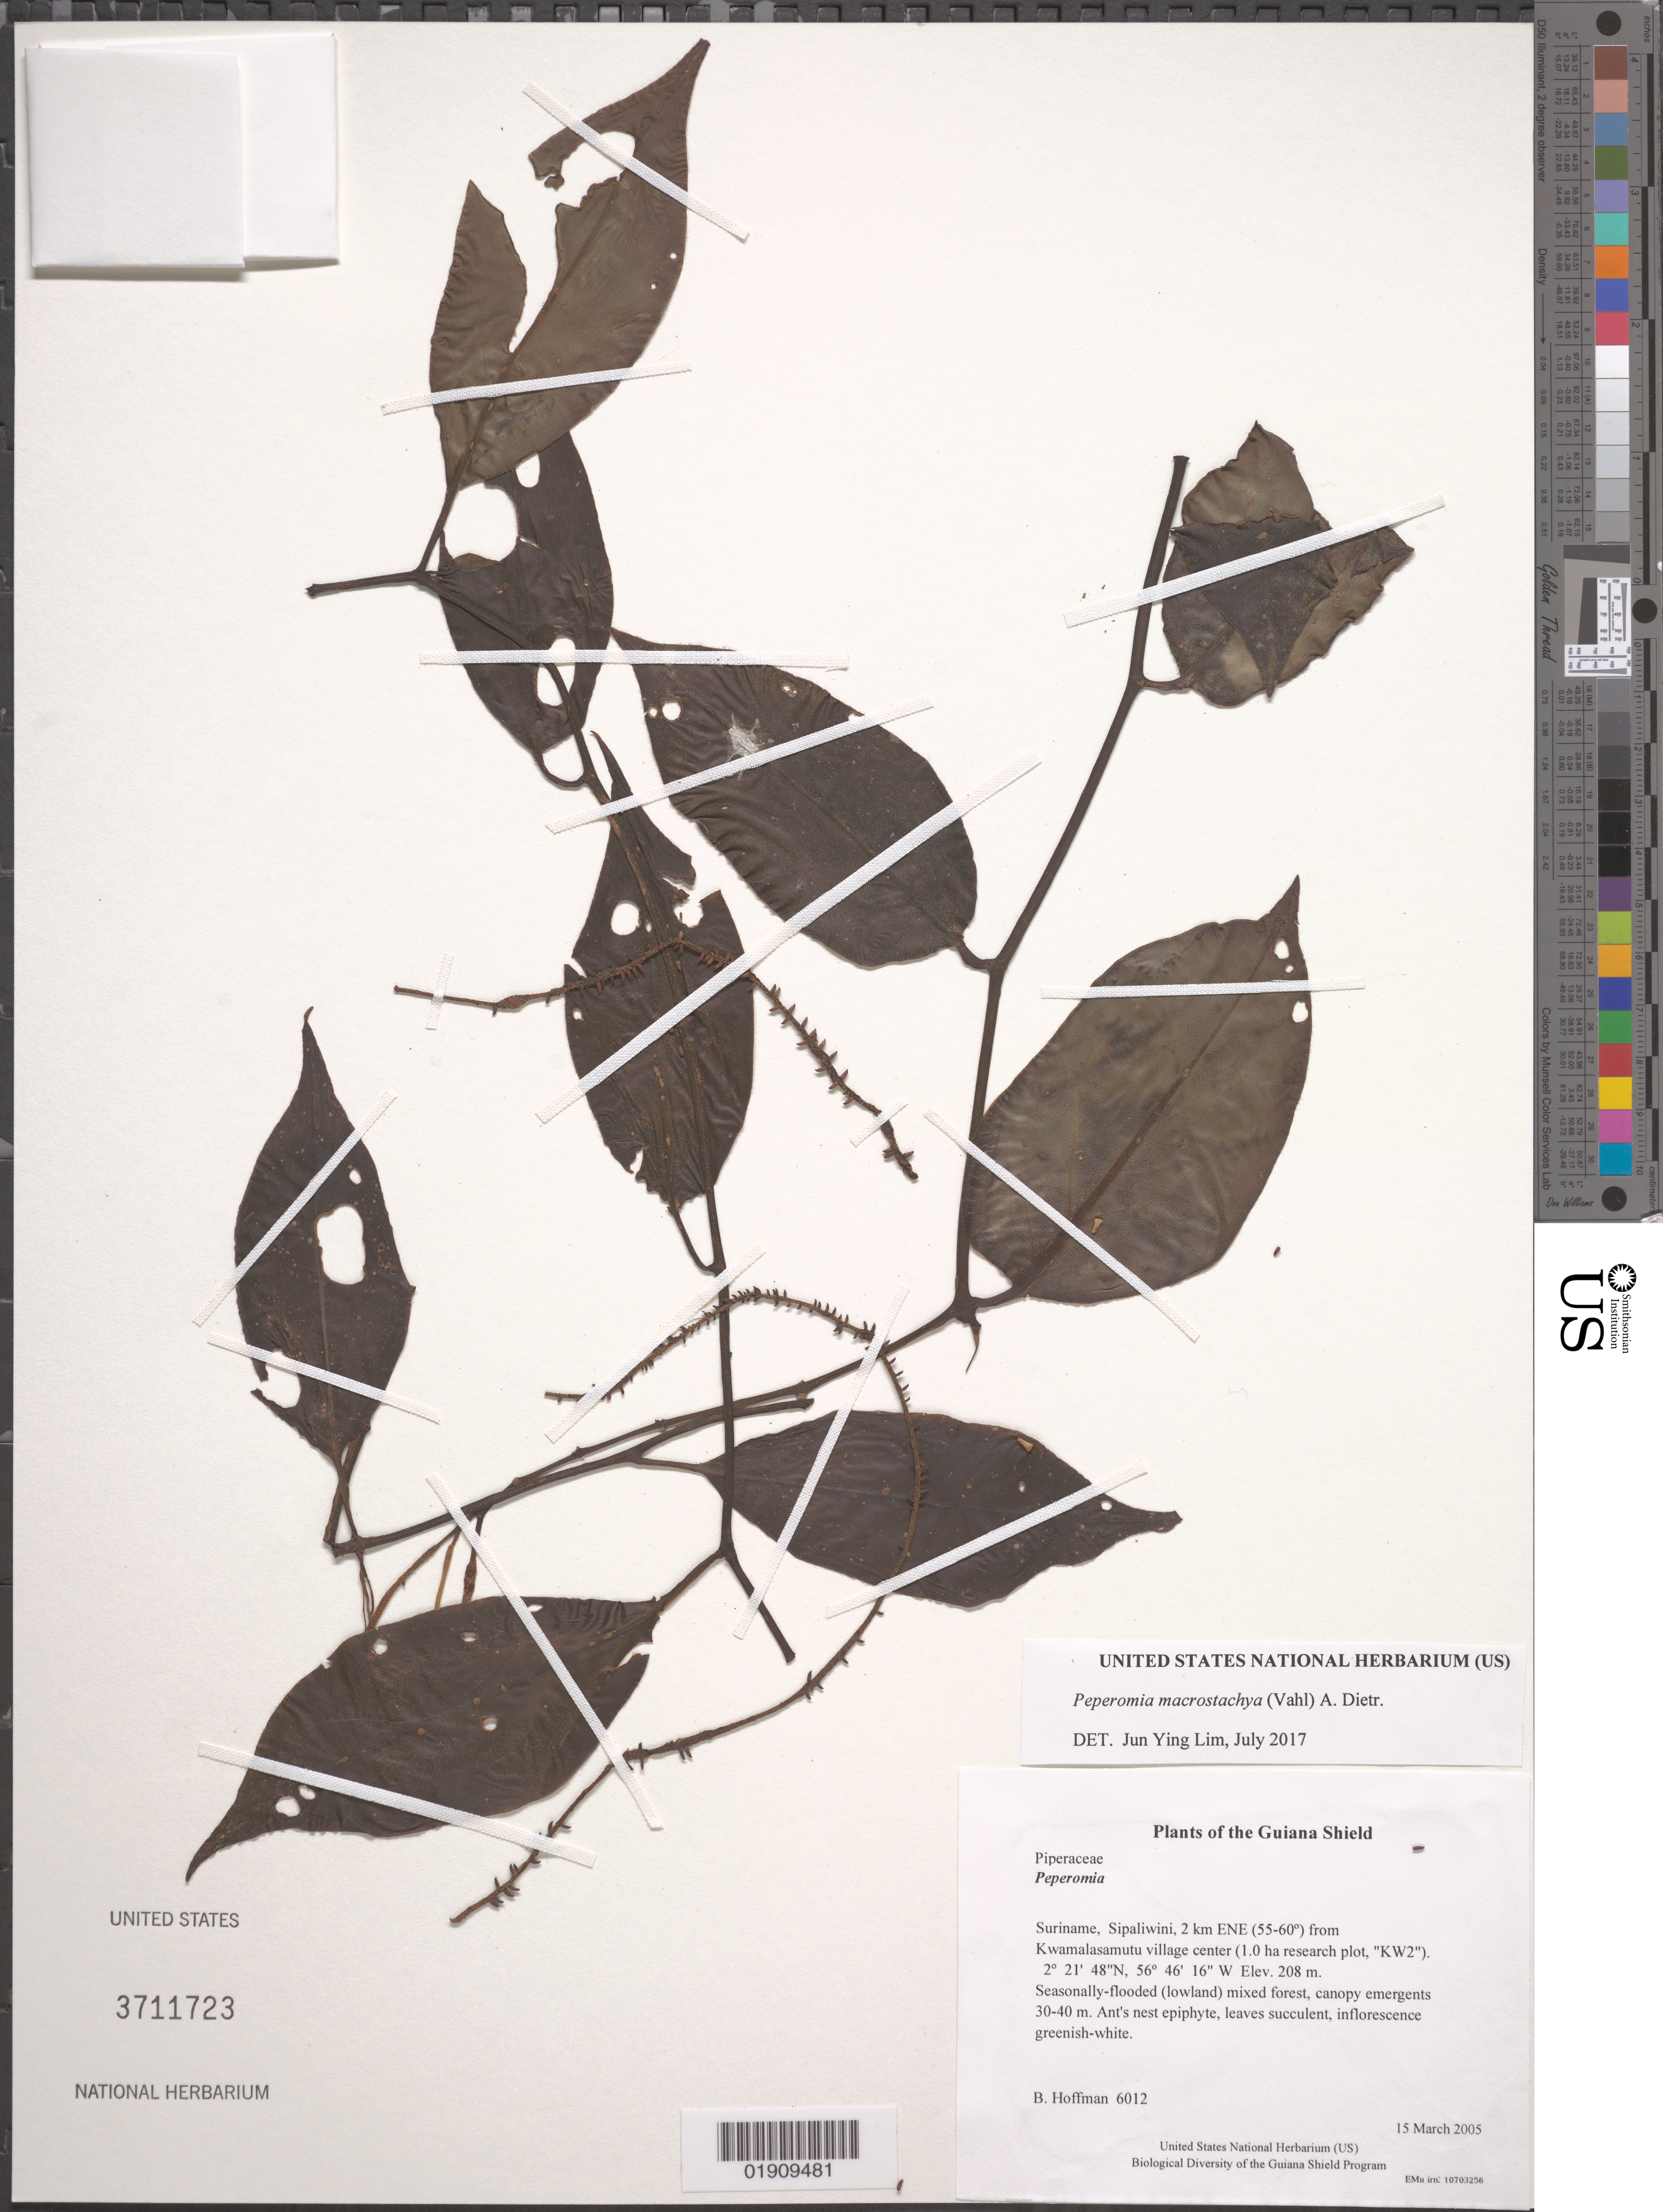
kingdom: Plantae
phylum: Tracheophyta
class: Magnoliopsida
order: Piperales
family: Piperaceae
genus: Peperomia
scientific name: Peperomia macrostachya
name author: (Vahl) A. Dietr.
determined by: Lim, Jun Ying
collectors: B. Hoffman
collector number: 6012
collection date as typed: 15 March 2005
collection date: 2005-03-15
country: Suriname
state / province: Sipaliwini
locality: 2 km ENE (55-60º) from Kwamalasamutu village center (1.0 ha research plot, "KW2")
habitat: Seasonally-flooded (lowland) mixed forest, canopy emergents 30-40 m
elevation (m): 208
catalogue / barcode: US 3711723